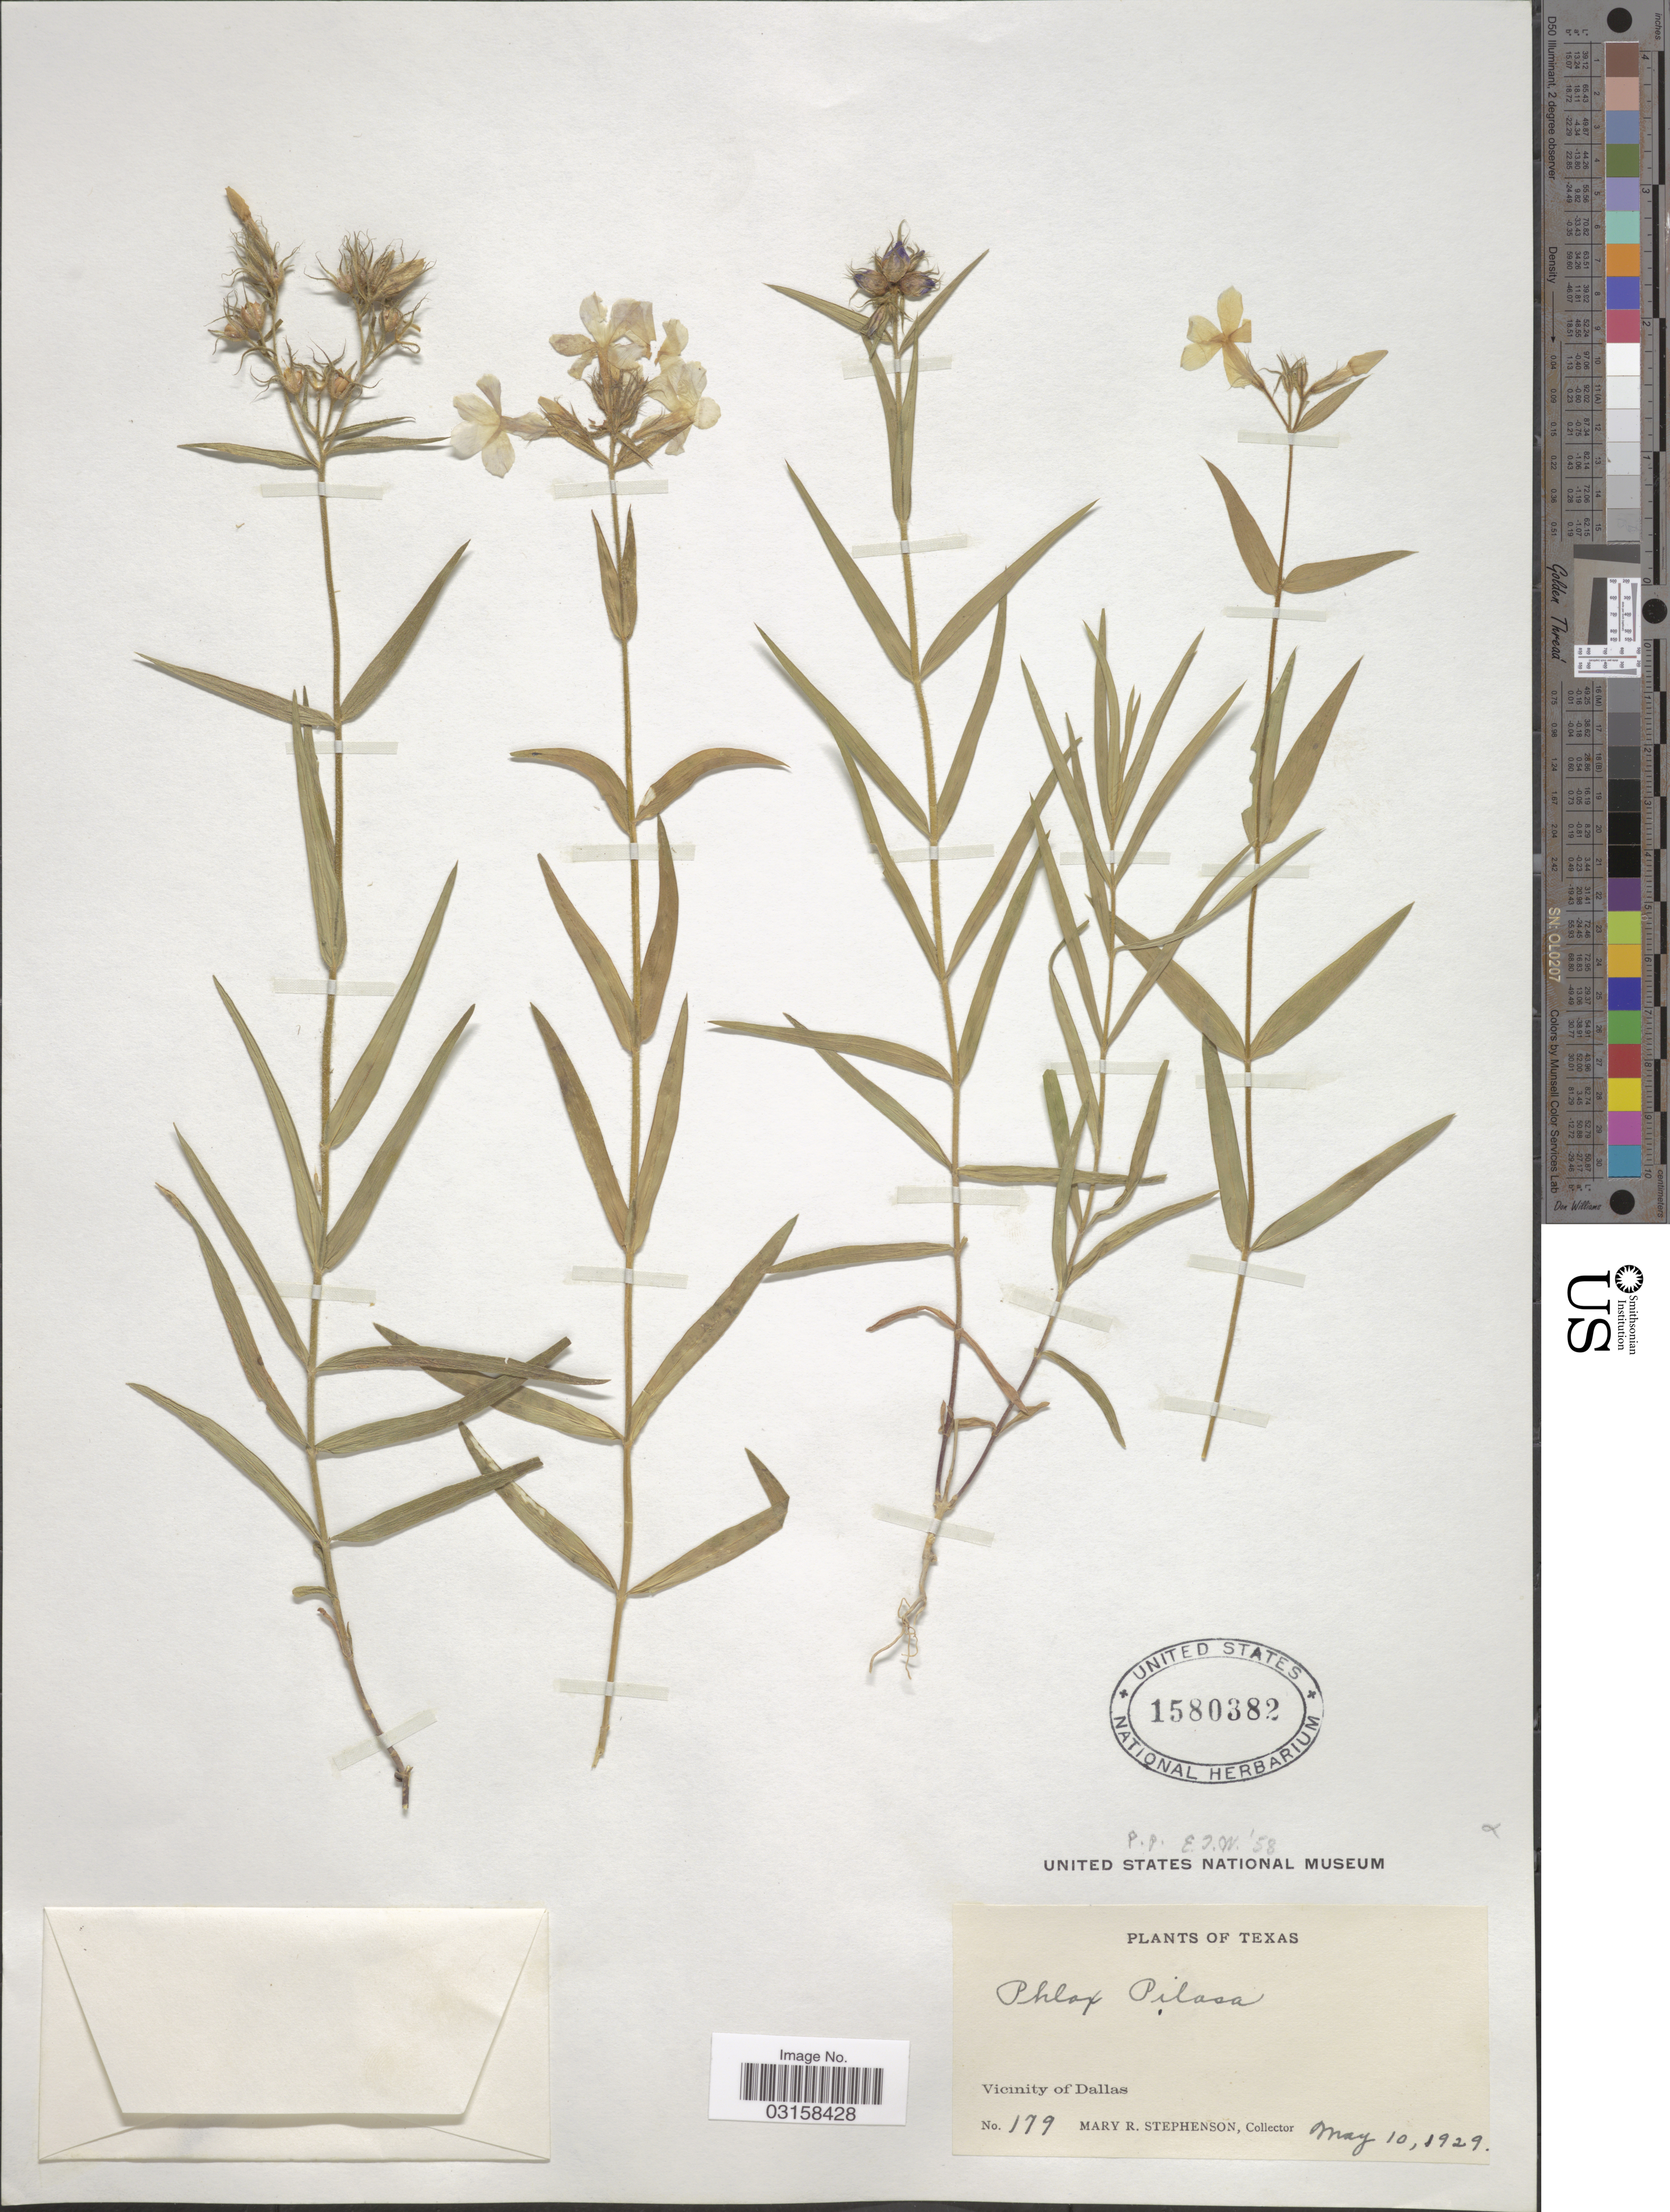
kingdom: Plantae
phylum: Tracheophyta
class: Magnoliopsida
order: Ericales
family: Polemoniaceae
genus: Phlox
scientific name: Phlox pilosa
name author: L.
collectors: M. Stephenson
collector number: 179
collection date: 1929-05-10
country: United States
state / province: Texas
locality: Vicinity of Dallas.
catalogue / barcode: US 1580382